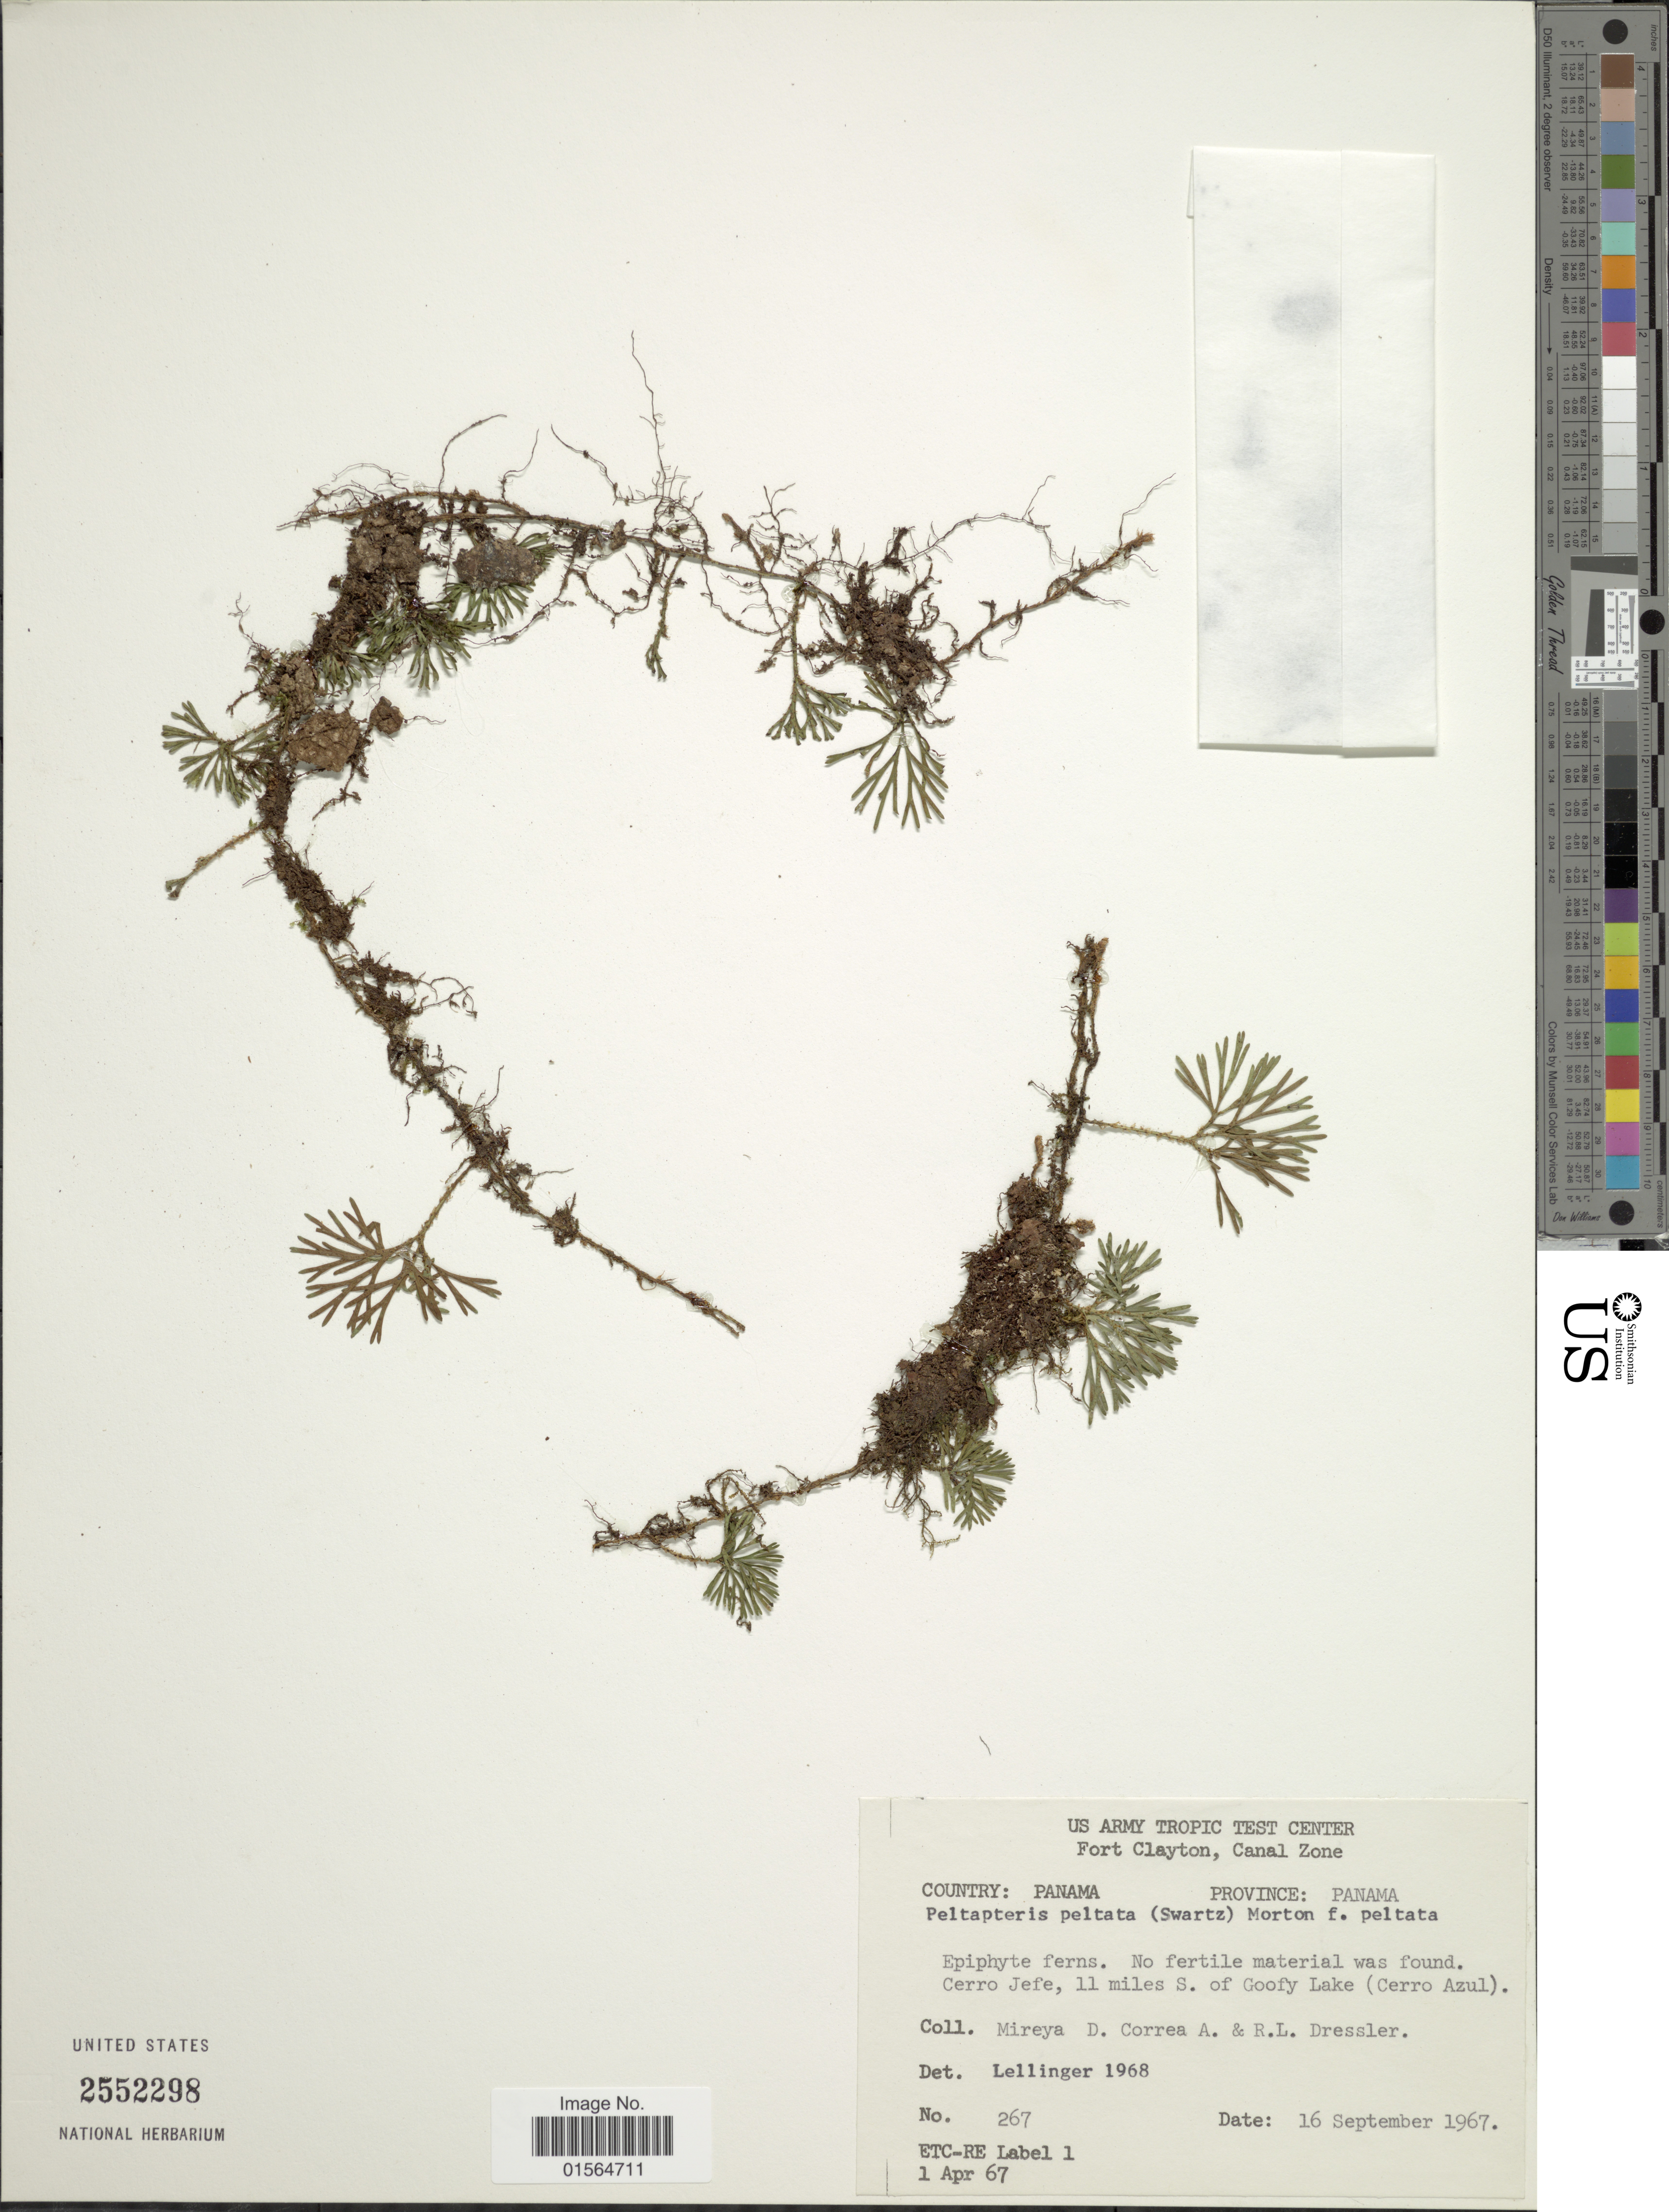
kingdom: Plantae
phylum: Tracheophyta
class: Polypodiopsida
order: Polypodiales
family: Dryopteridaceae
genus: Elaphoglossum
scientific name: Elaphoglossum peltatum f. peltatum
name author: (Sw.) Urb.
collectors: M. D. Corrêa-A. & R. Dressler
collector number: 267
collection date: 1967-09-16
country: Panama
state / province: Panamá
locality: Epiphyte ferns. No fertile material was found. Cerro Jefe, 11 miles S. of Goofy Lake (Cerro Azul)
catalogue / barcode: US 2552298